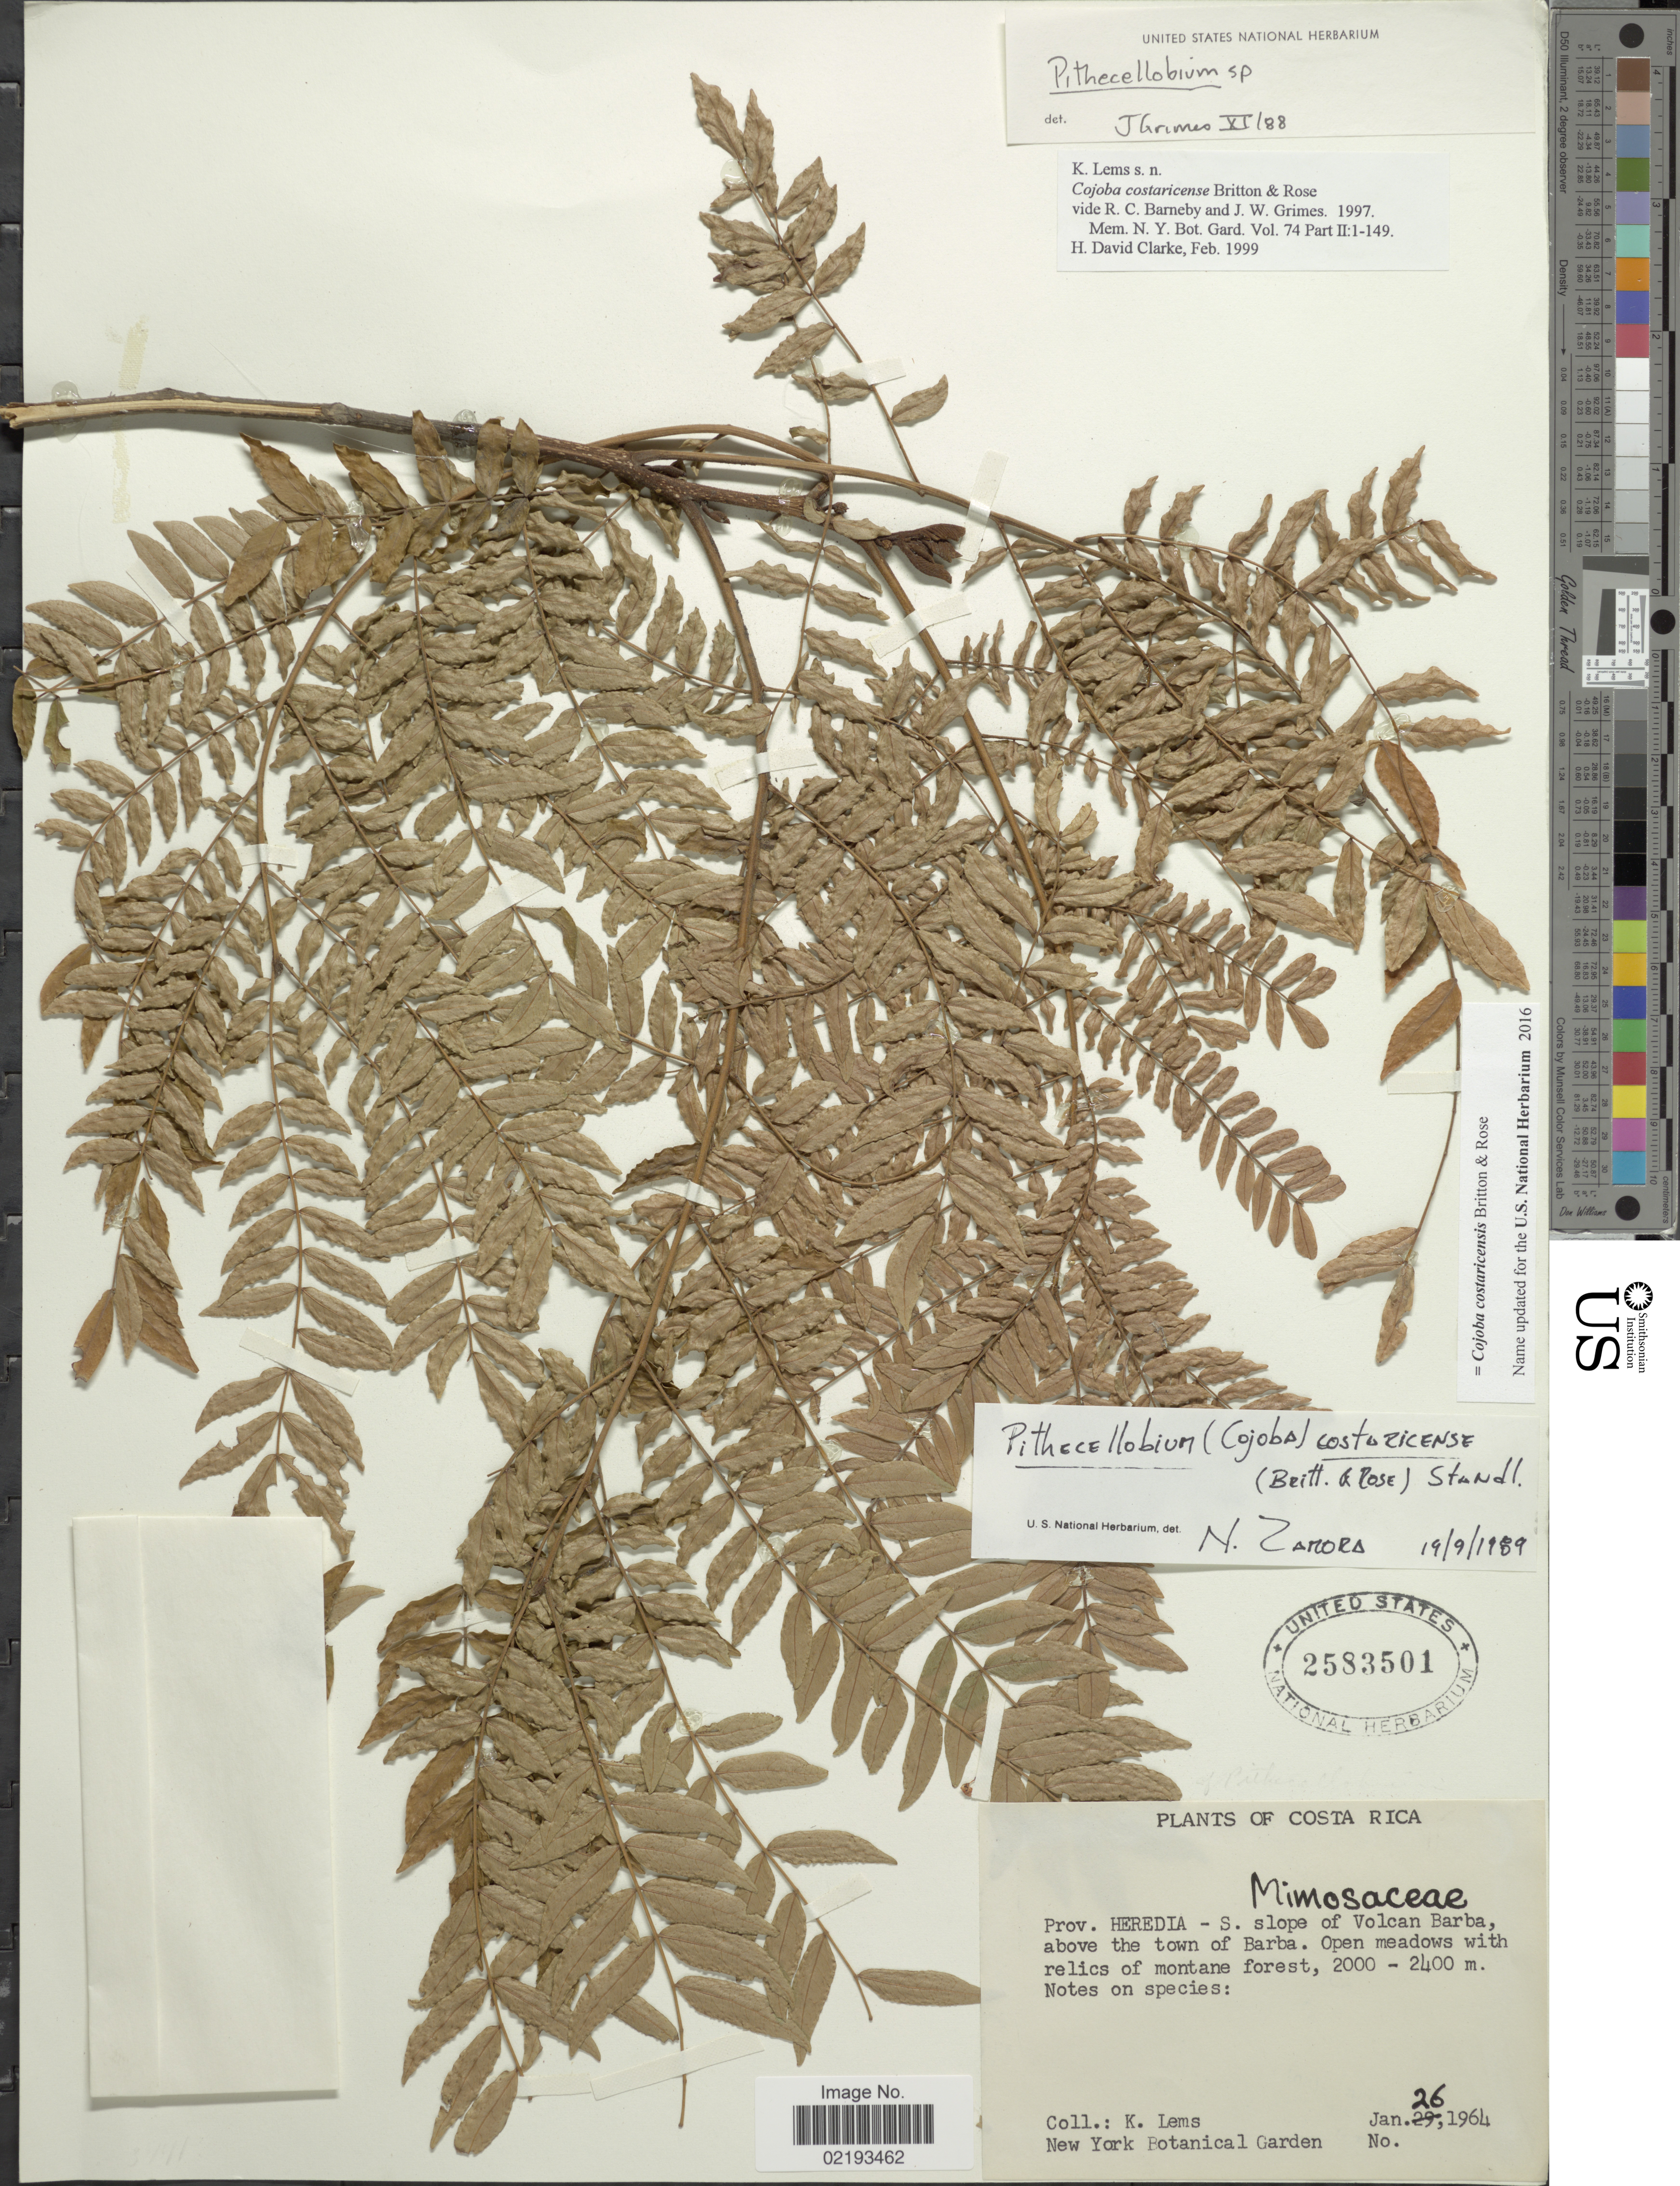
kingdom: Plantae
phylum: Tracheophyta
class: Magnoliopsida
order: Fabales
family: Fabaceae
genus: Cojoba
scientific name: Cojoba costaricensis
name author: Britton & Rose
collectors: K. Lems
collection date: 1964-01-26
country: Costa Rica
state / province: Heredia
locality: S. slope of Volcan Barba, above the town of Barba. Open meadows with relics of montane forest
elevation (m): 2000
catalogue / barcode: US 2583501